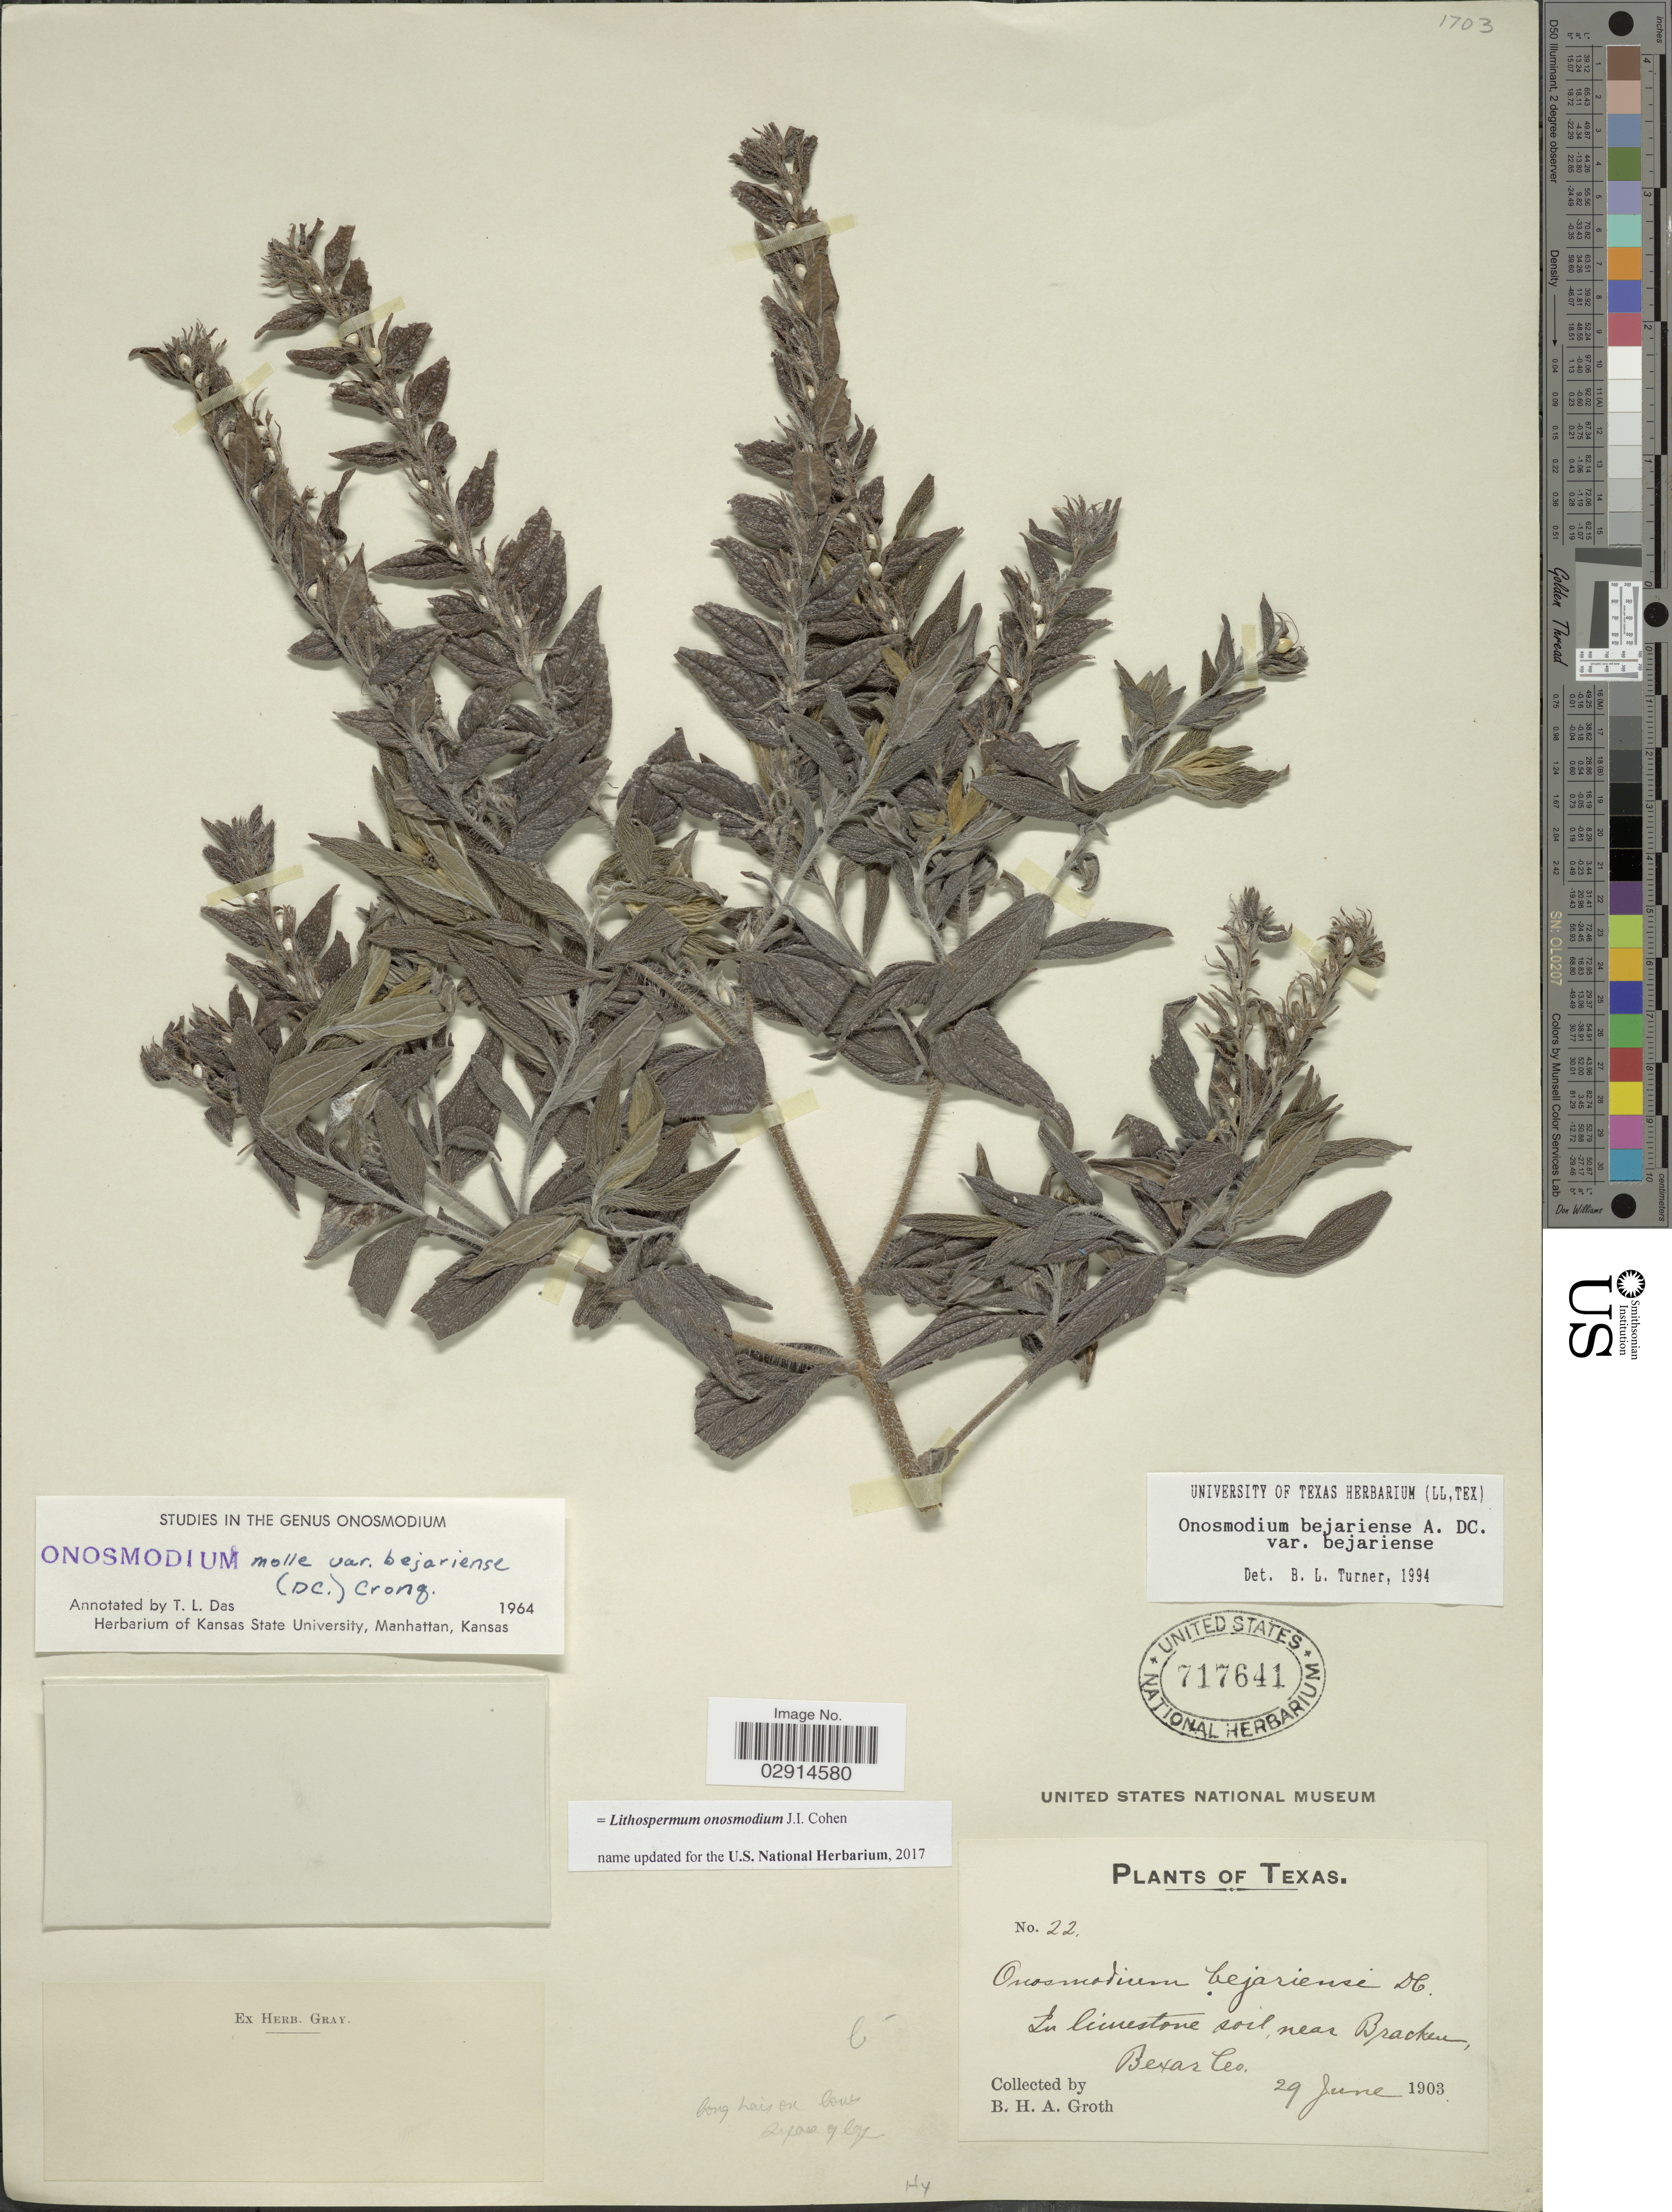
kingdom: Plantae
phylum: Tracheophyta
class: Magnoliopsida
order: Boraginales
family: Boraginaceae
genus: Lithospermum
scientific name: Lithospermum onosmodium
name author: Cohen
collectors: B. Groth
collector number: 22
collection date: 1903-06-29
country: United States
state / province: Texas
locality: Near Bracken, Bexar Co.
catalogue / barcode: US 717641